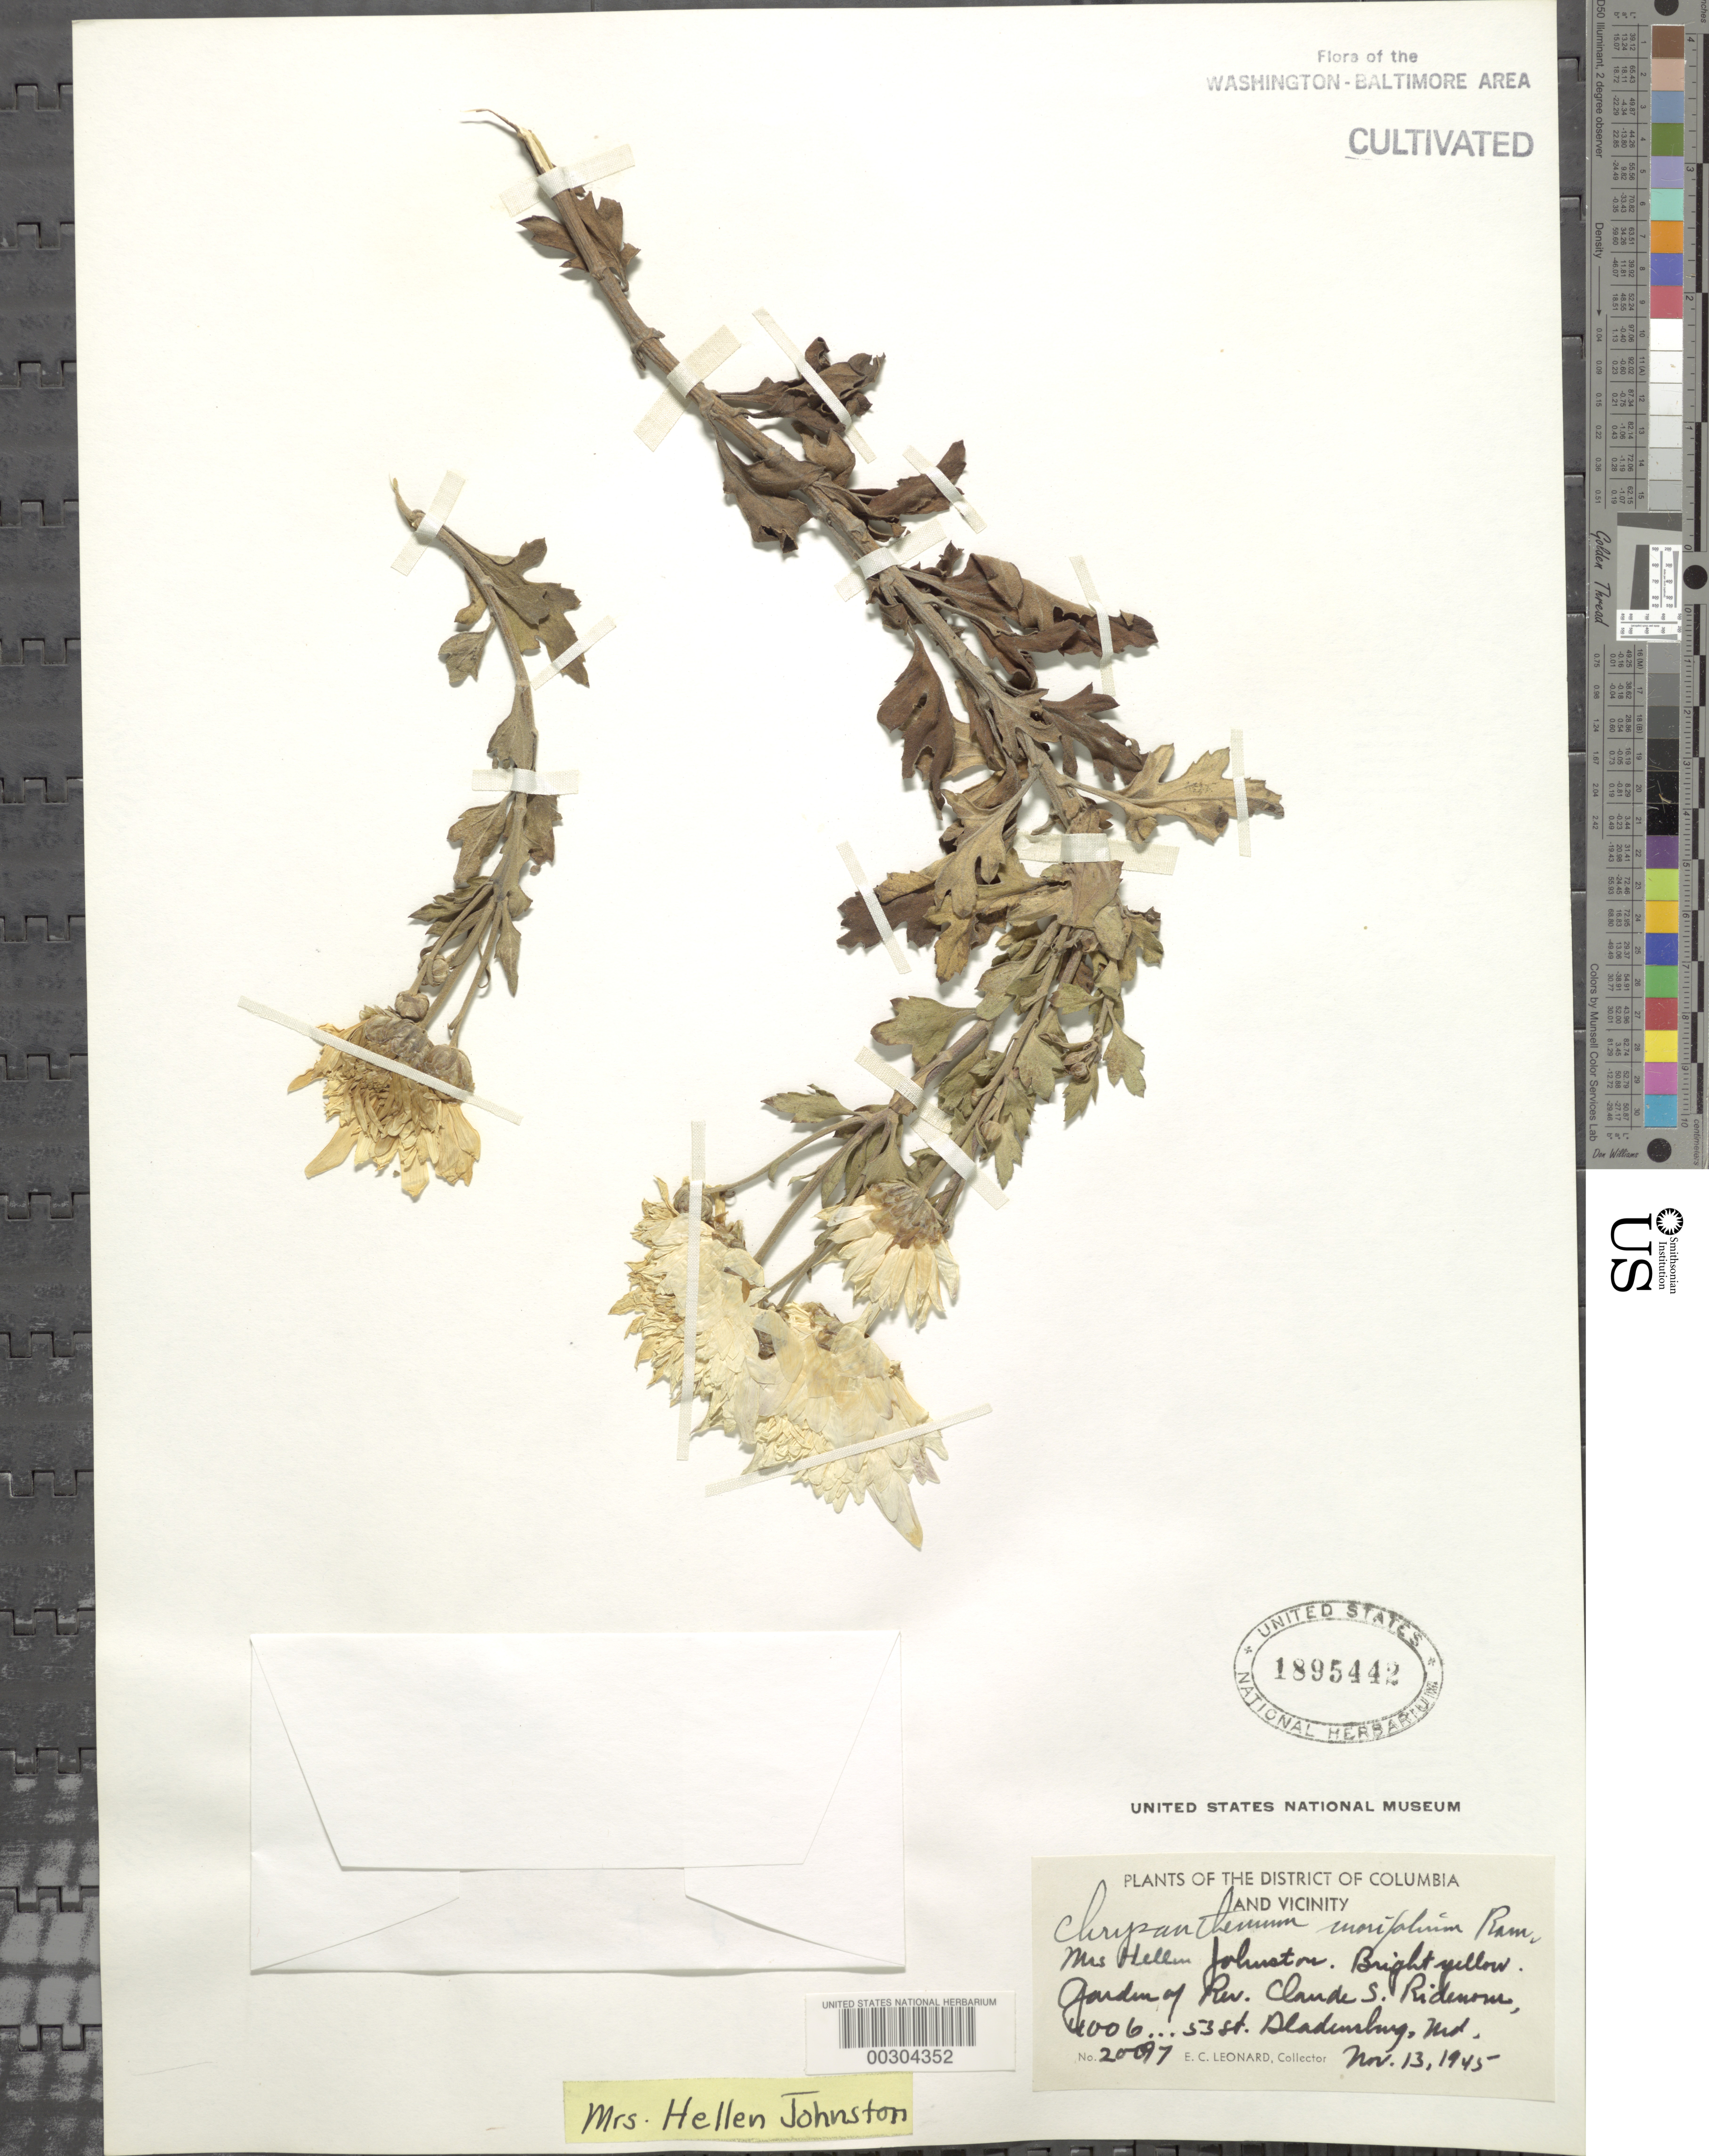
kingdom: Plantae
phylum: Tracheophyta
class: Magnoliopsida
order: Asterales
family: Asteraceae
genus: Chrysanthemum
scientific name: Chrysanthemum morifolium 'Mrs. Hellen Johnston'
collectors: E. C. Leonard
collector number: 20097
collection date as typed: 13 Nov 1945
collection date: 1945-11-13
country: United States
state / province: Maryland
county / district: Prince George's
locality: Bladensburg, 4006 53 St, C.S. Ridenour's garden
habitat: Garden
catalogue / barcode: US 1895442